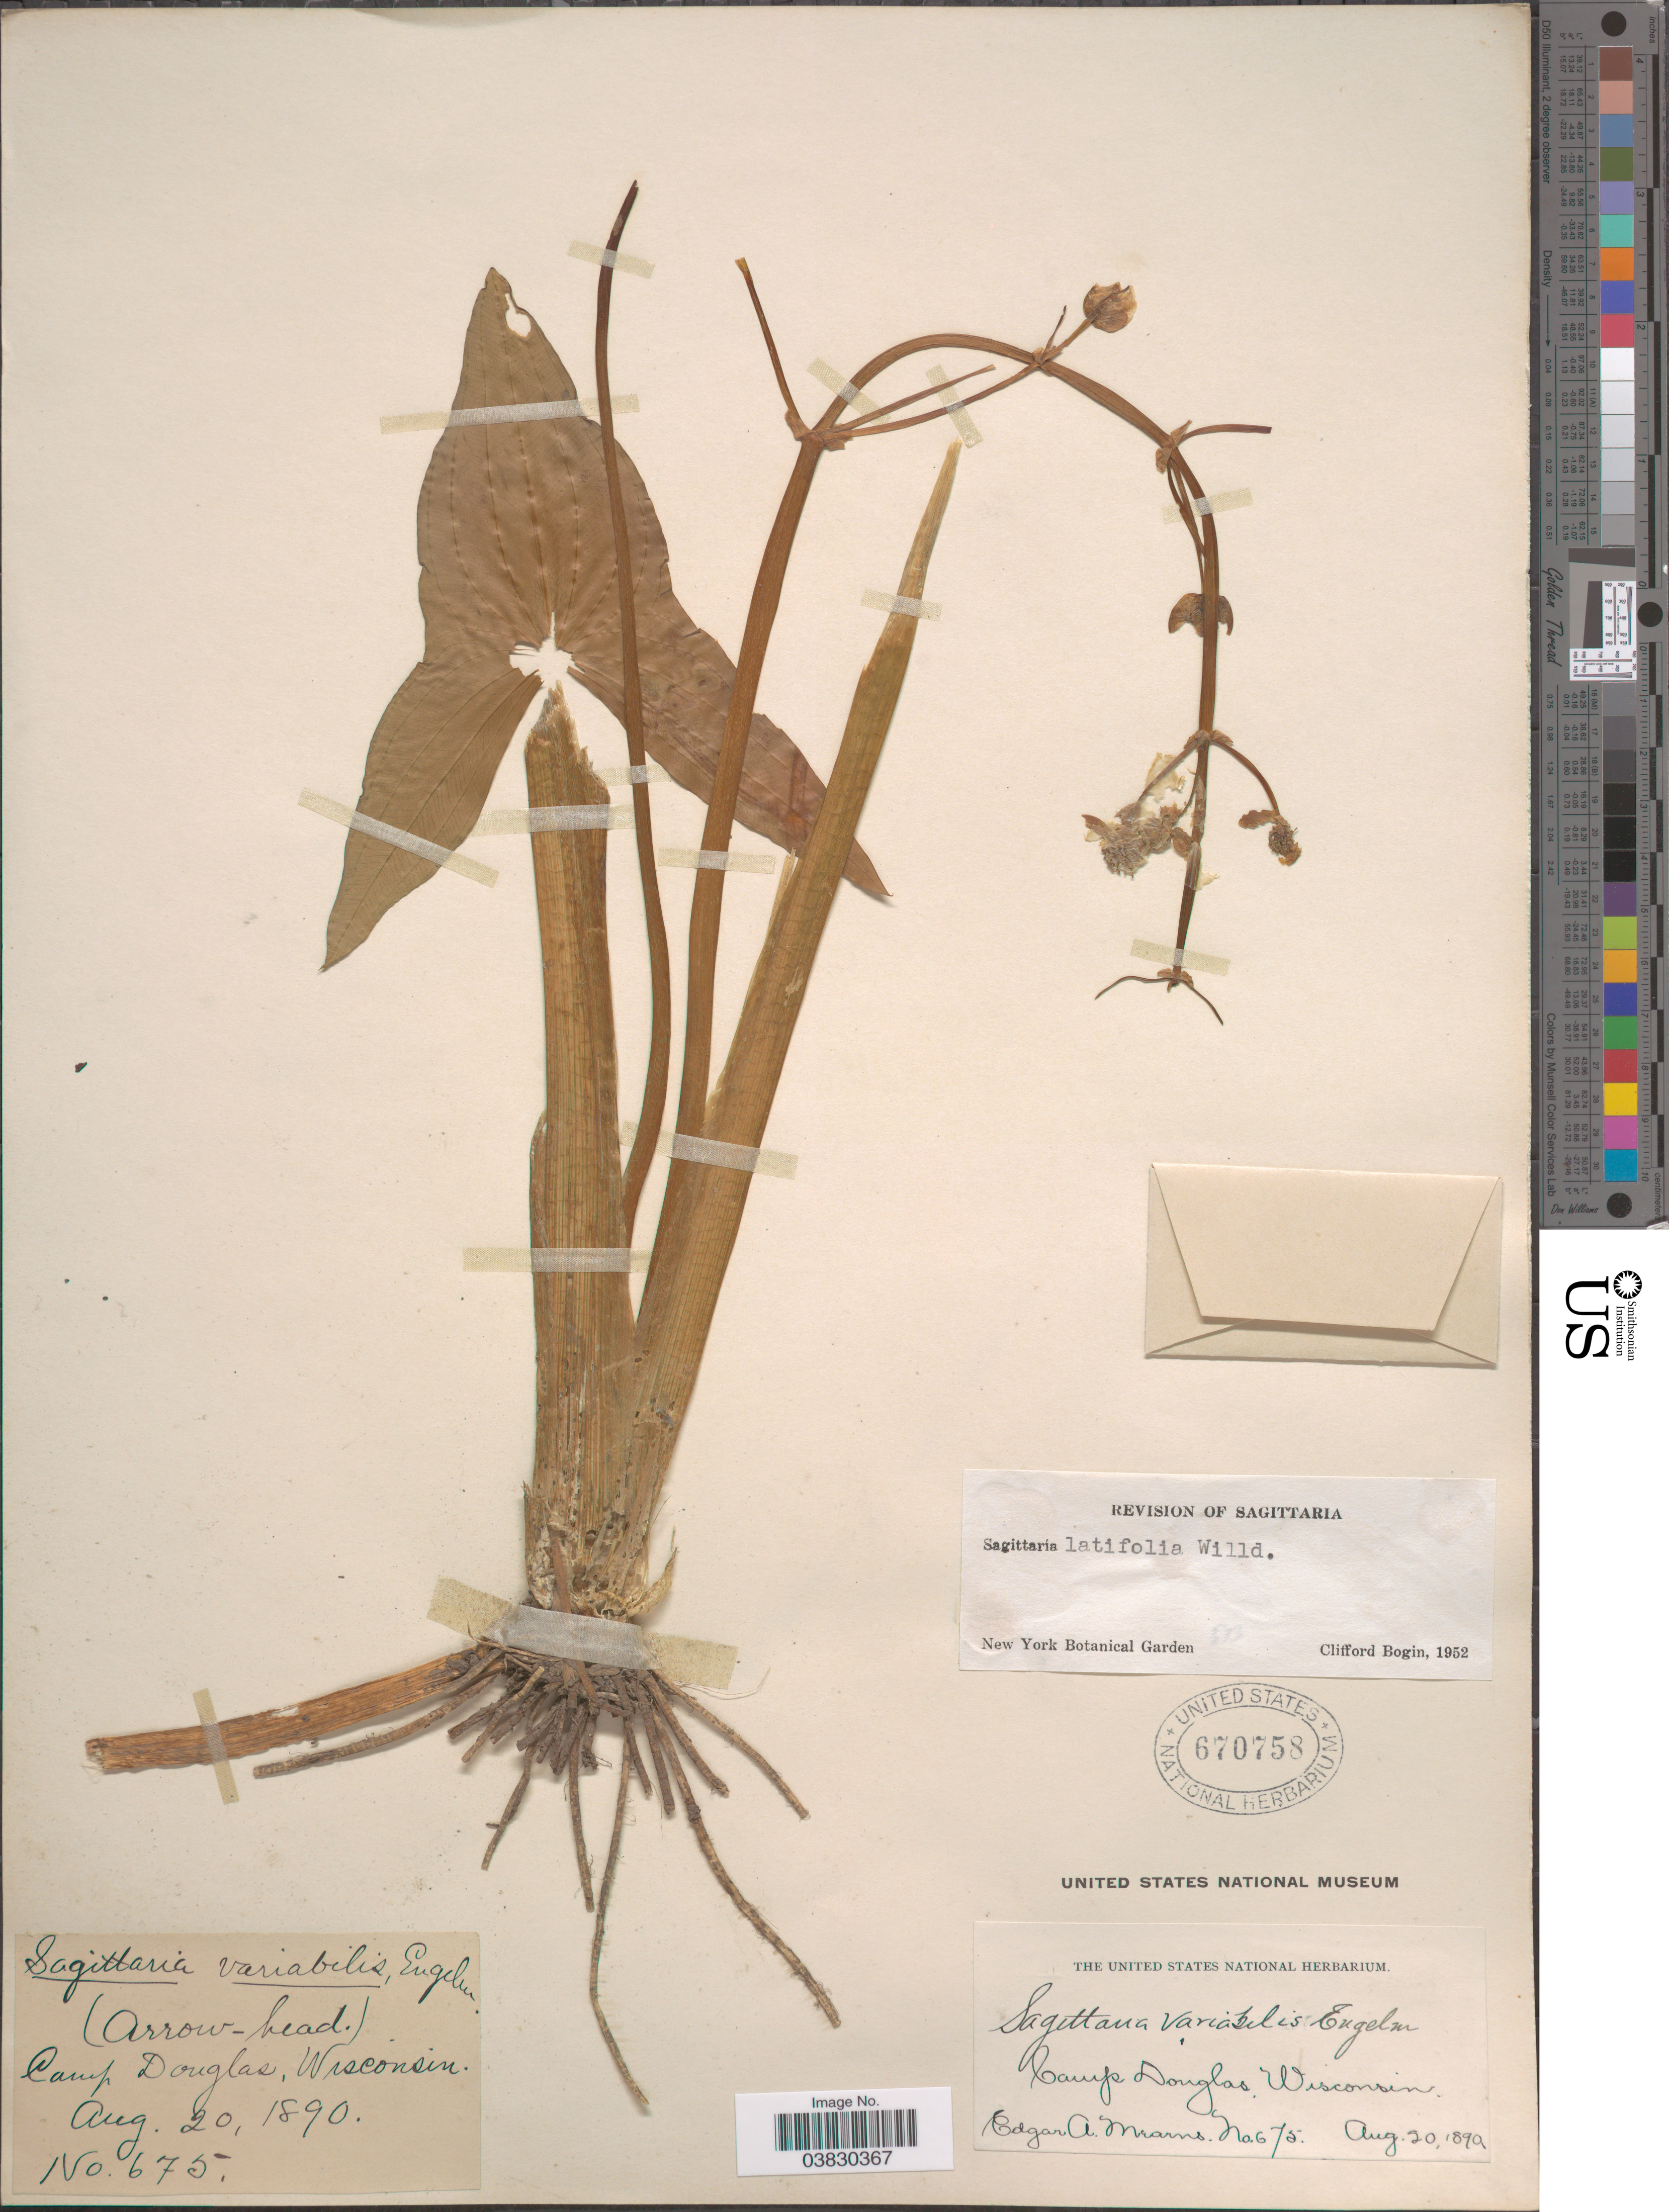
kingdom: Plantae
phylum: Tracheophyta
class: Liliopsida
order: Alismatales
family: Alismataceae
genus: Sagittaria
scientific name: Sagittaria latifolia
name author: Willd.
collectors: E. A. Mearns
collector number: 675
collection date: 1890-08-20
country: United States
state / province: Wisconsin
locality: Camp Douglas.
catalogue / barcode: US 670758